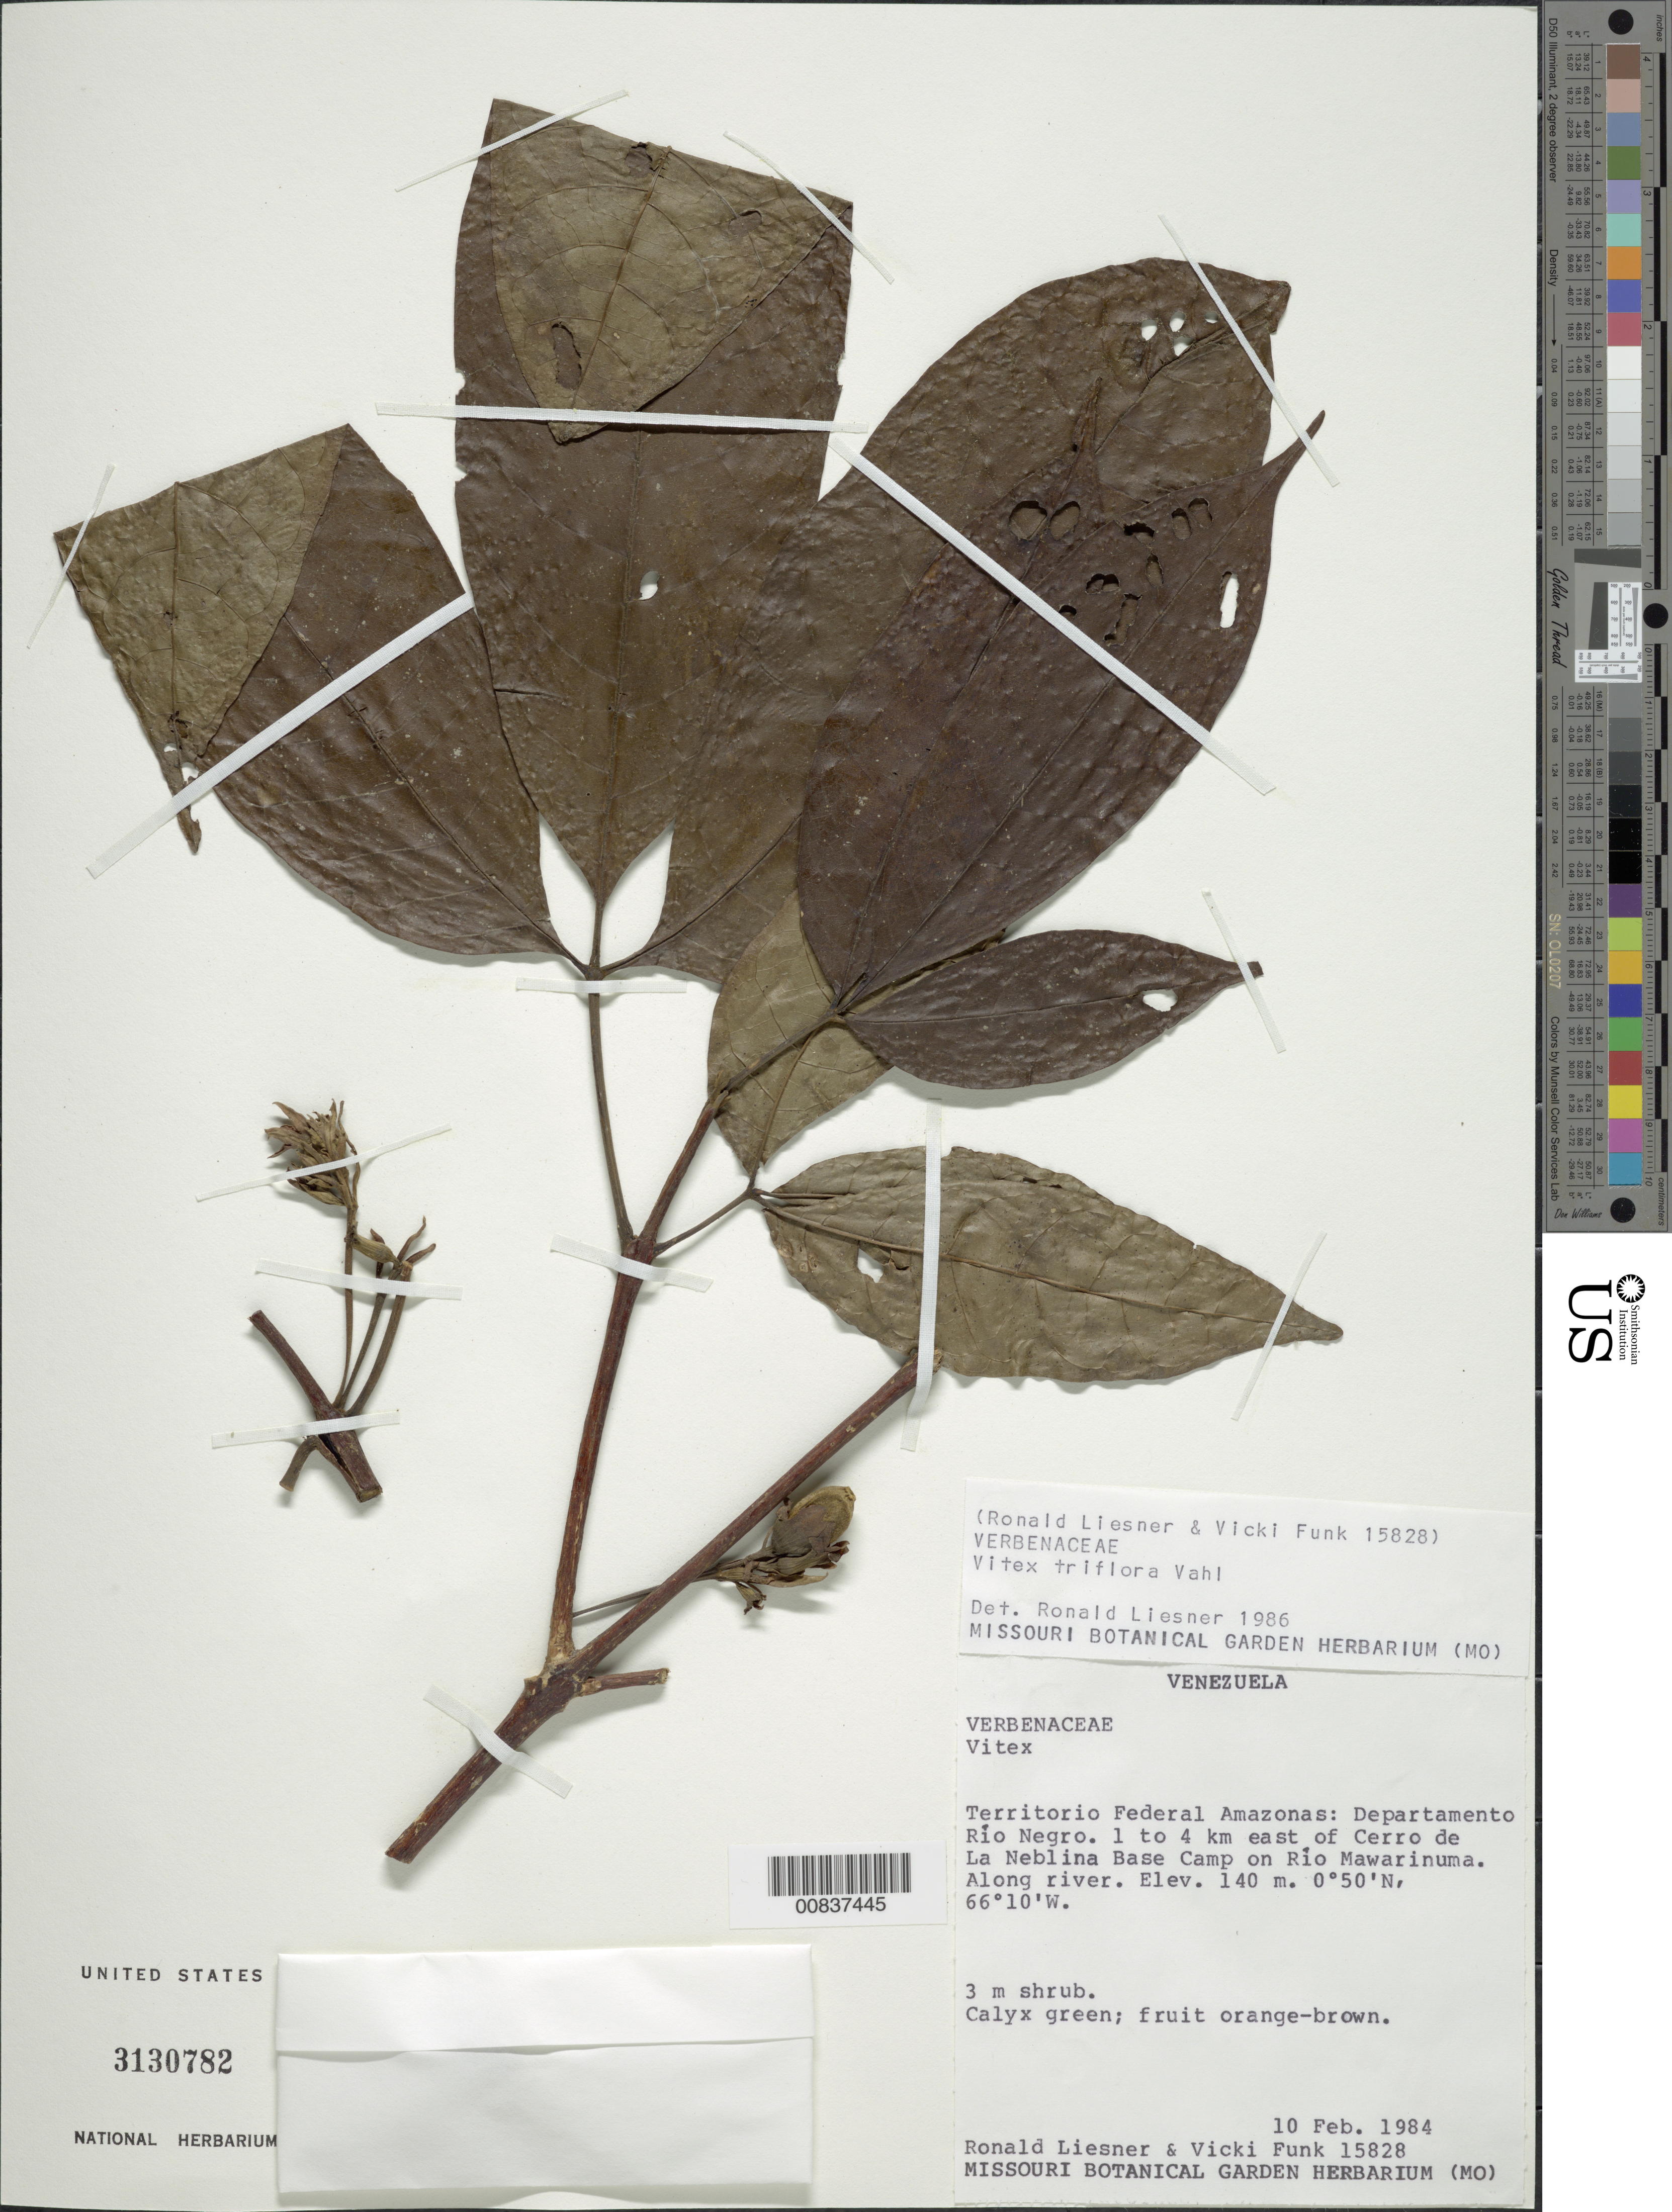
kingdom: Plantae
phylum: Tracheophyta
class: Magnoliopsida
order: Lamiales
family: Lamiaceae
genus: Vitex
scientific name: Vitex triflora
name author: Vahl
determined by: Liesner, R. L.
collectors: R. L. Liesner & V. Funk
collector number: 15828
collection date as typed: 10-Feb-84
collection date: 1984-02-10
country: Venezuela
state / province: Amazonas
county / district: Río Negro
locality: Río Mawarinuma, 1-4 km E of Cerro de La Neblina Base Camp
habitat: Along river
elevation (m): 140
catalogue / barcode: US 3130782